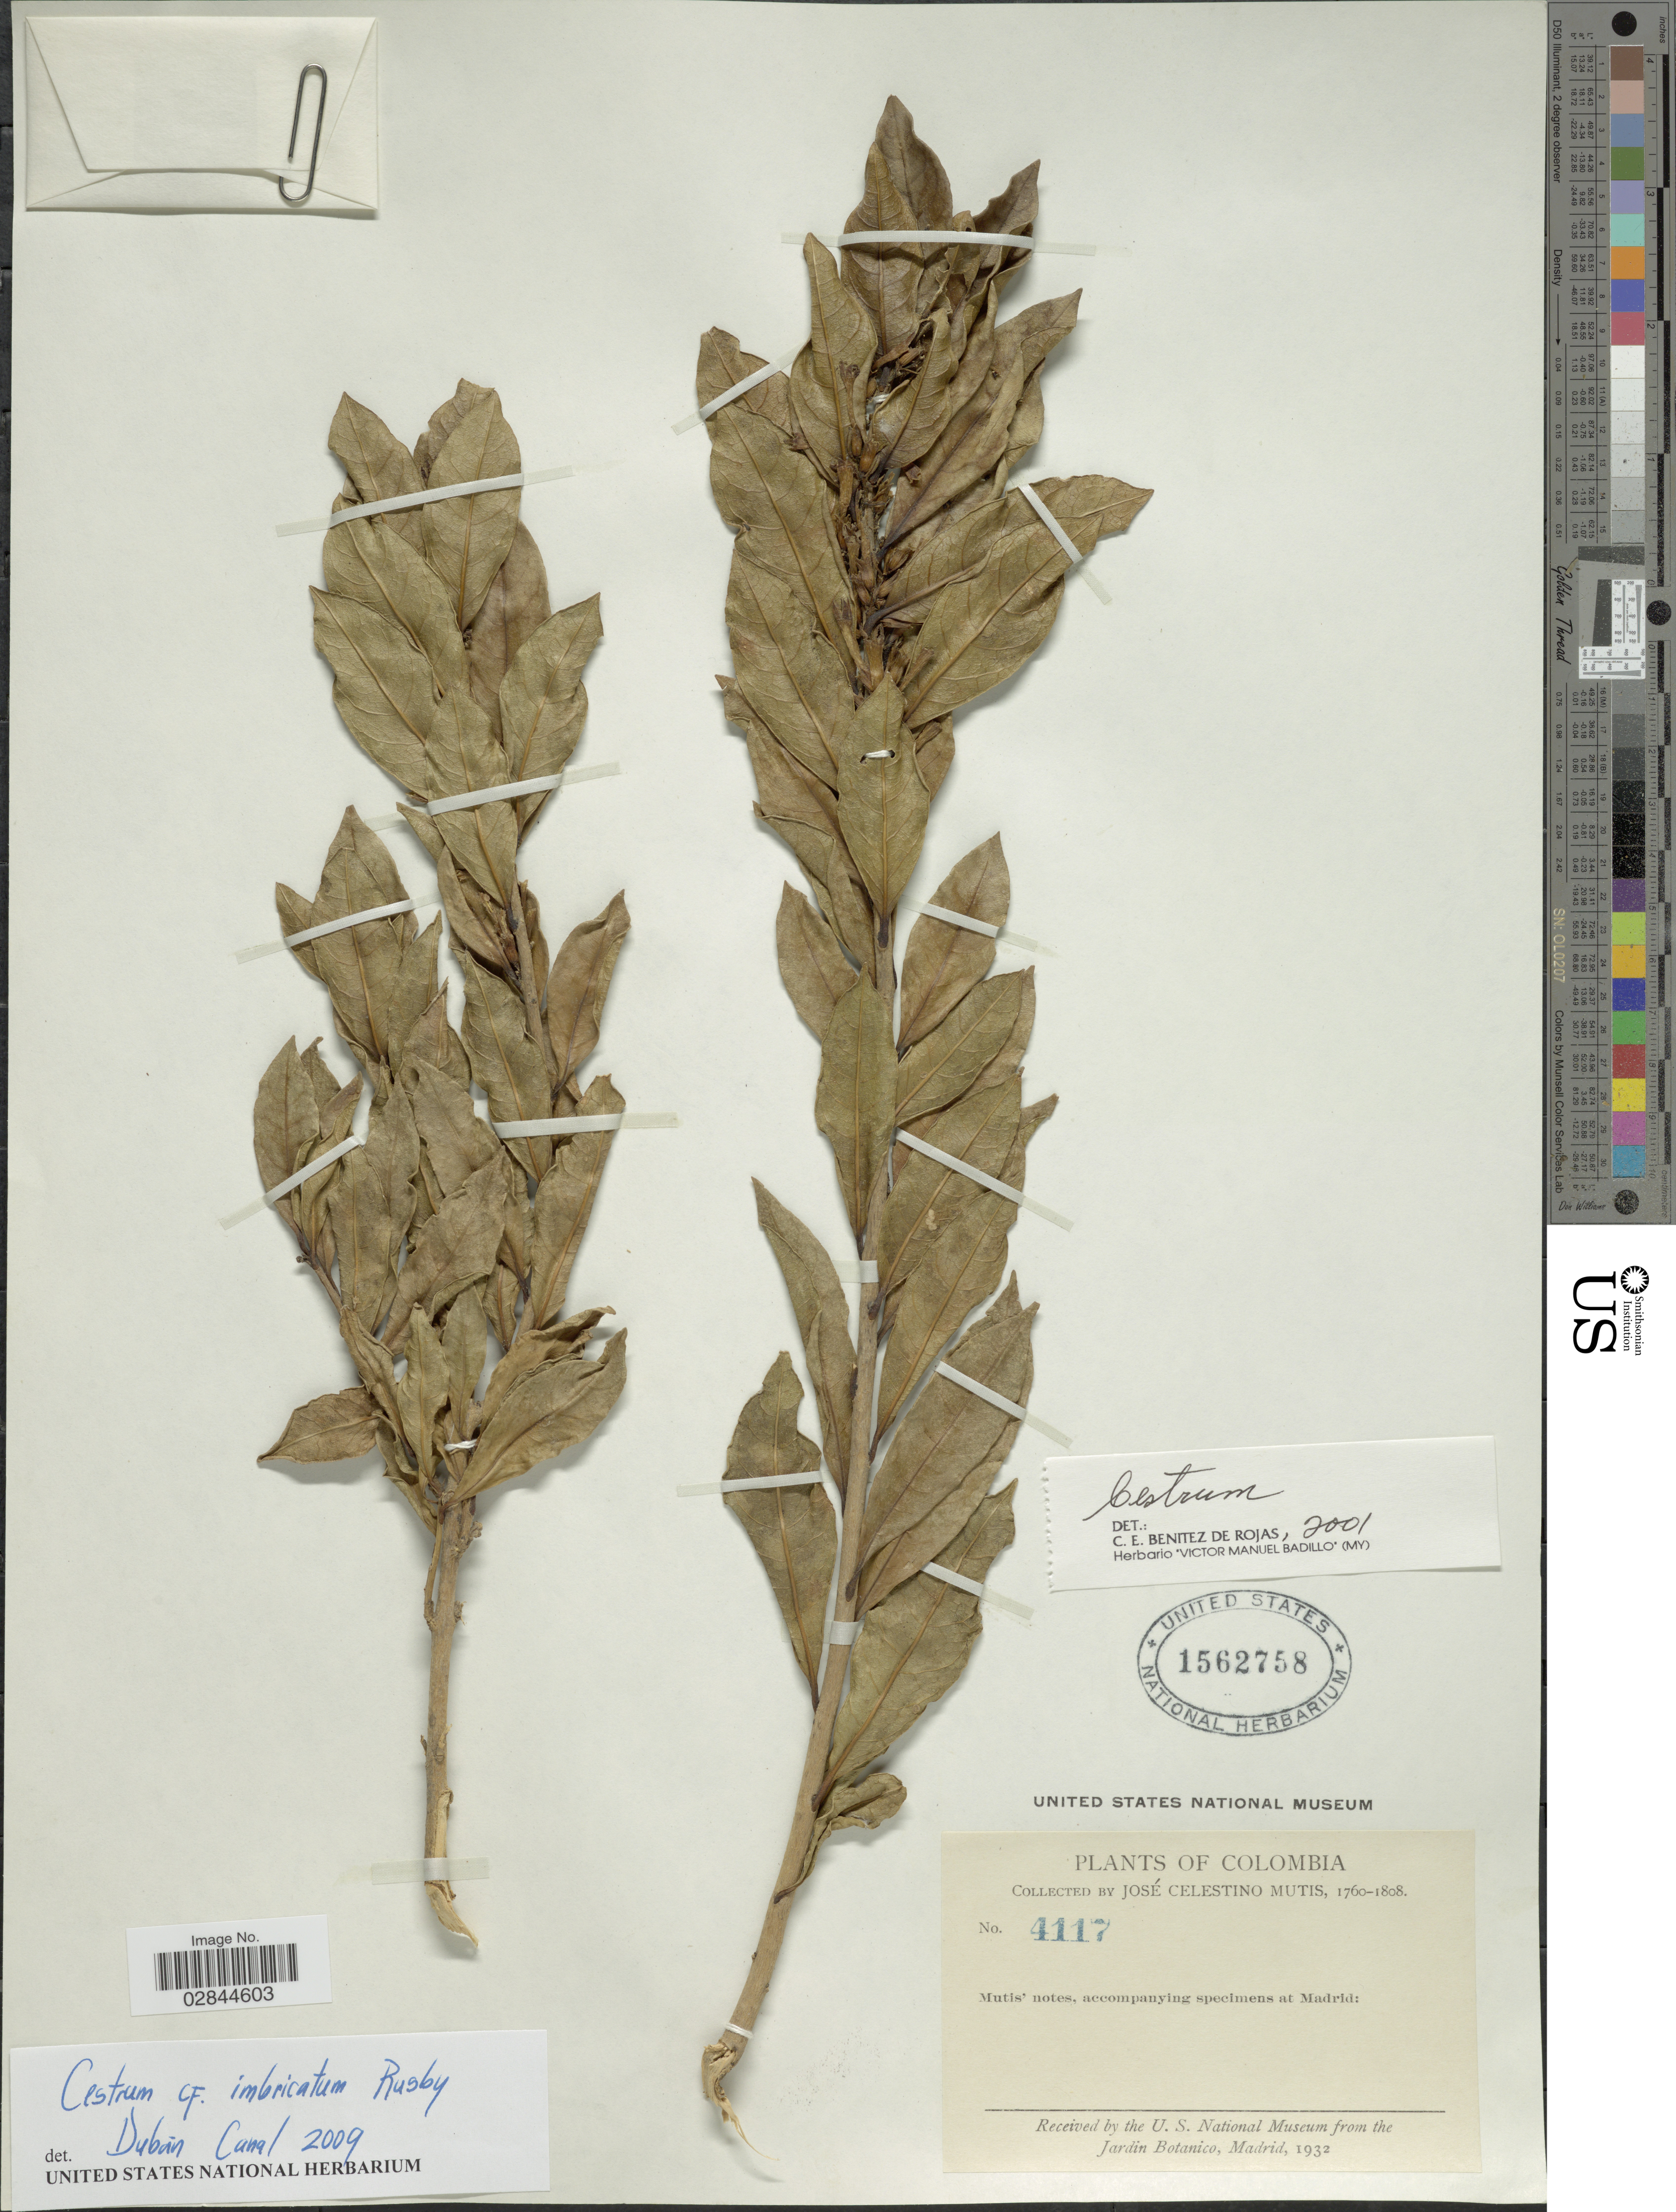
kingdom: Plantae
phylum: Tracheophyta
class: Magnoliopsida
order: Solanales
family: Solanaceae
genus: Cestrum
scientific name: Cestrum imbricatum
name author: Rusby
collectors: J. C. B. Mutis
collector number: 4117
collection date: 1760/1808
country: Colombia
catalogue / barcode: US 1562758